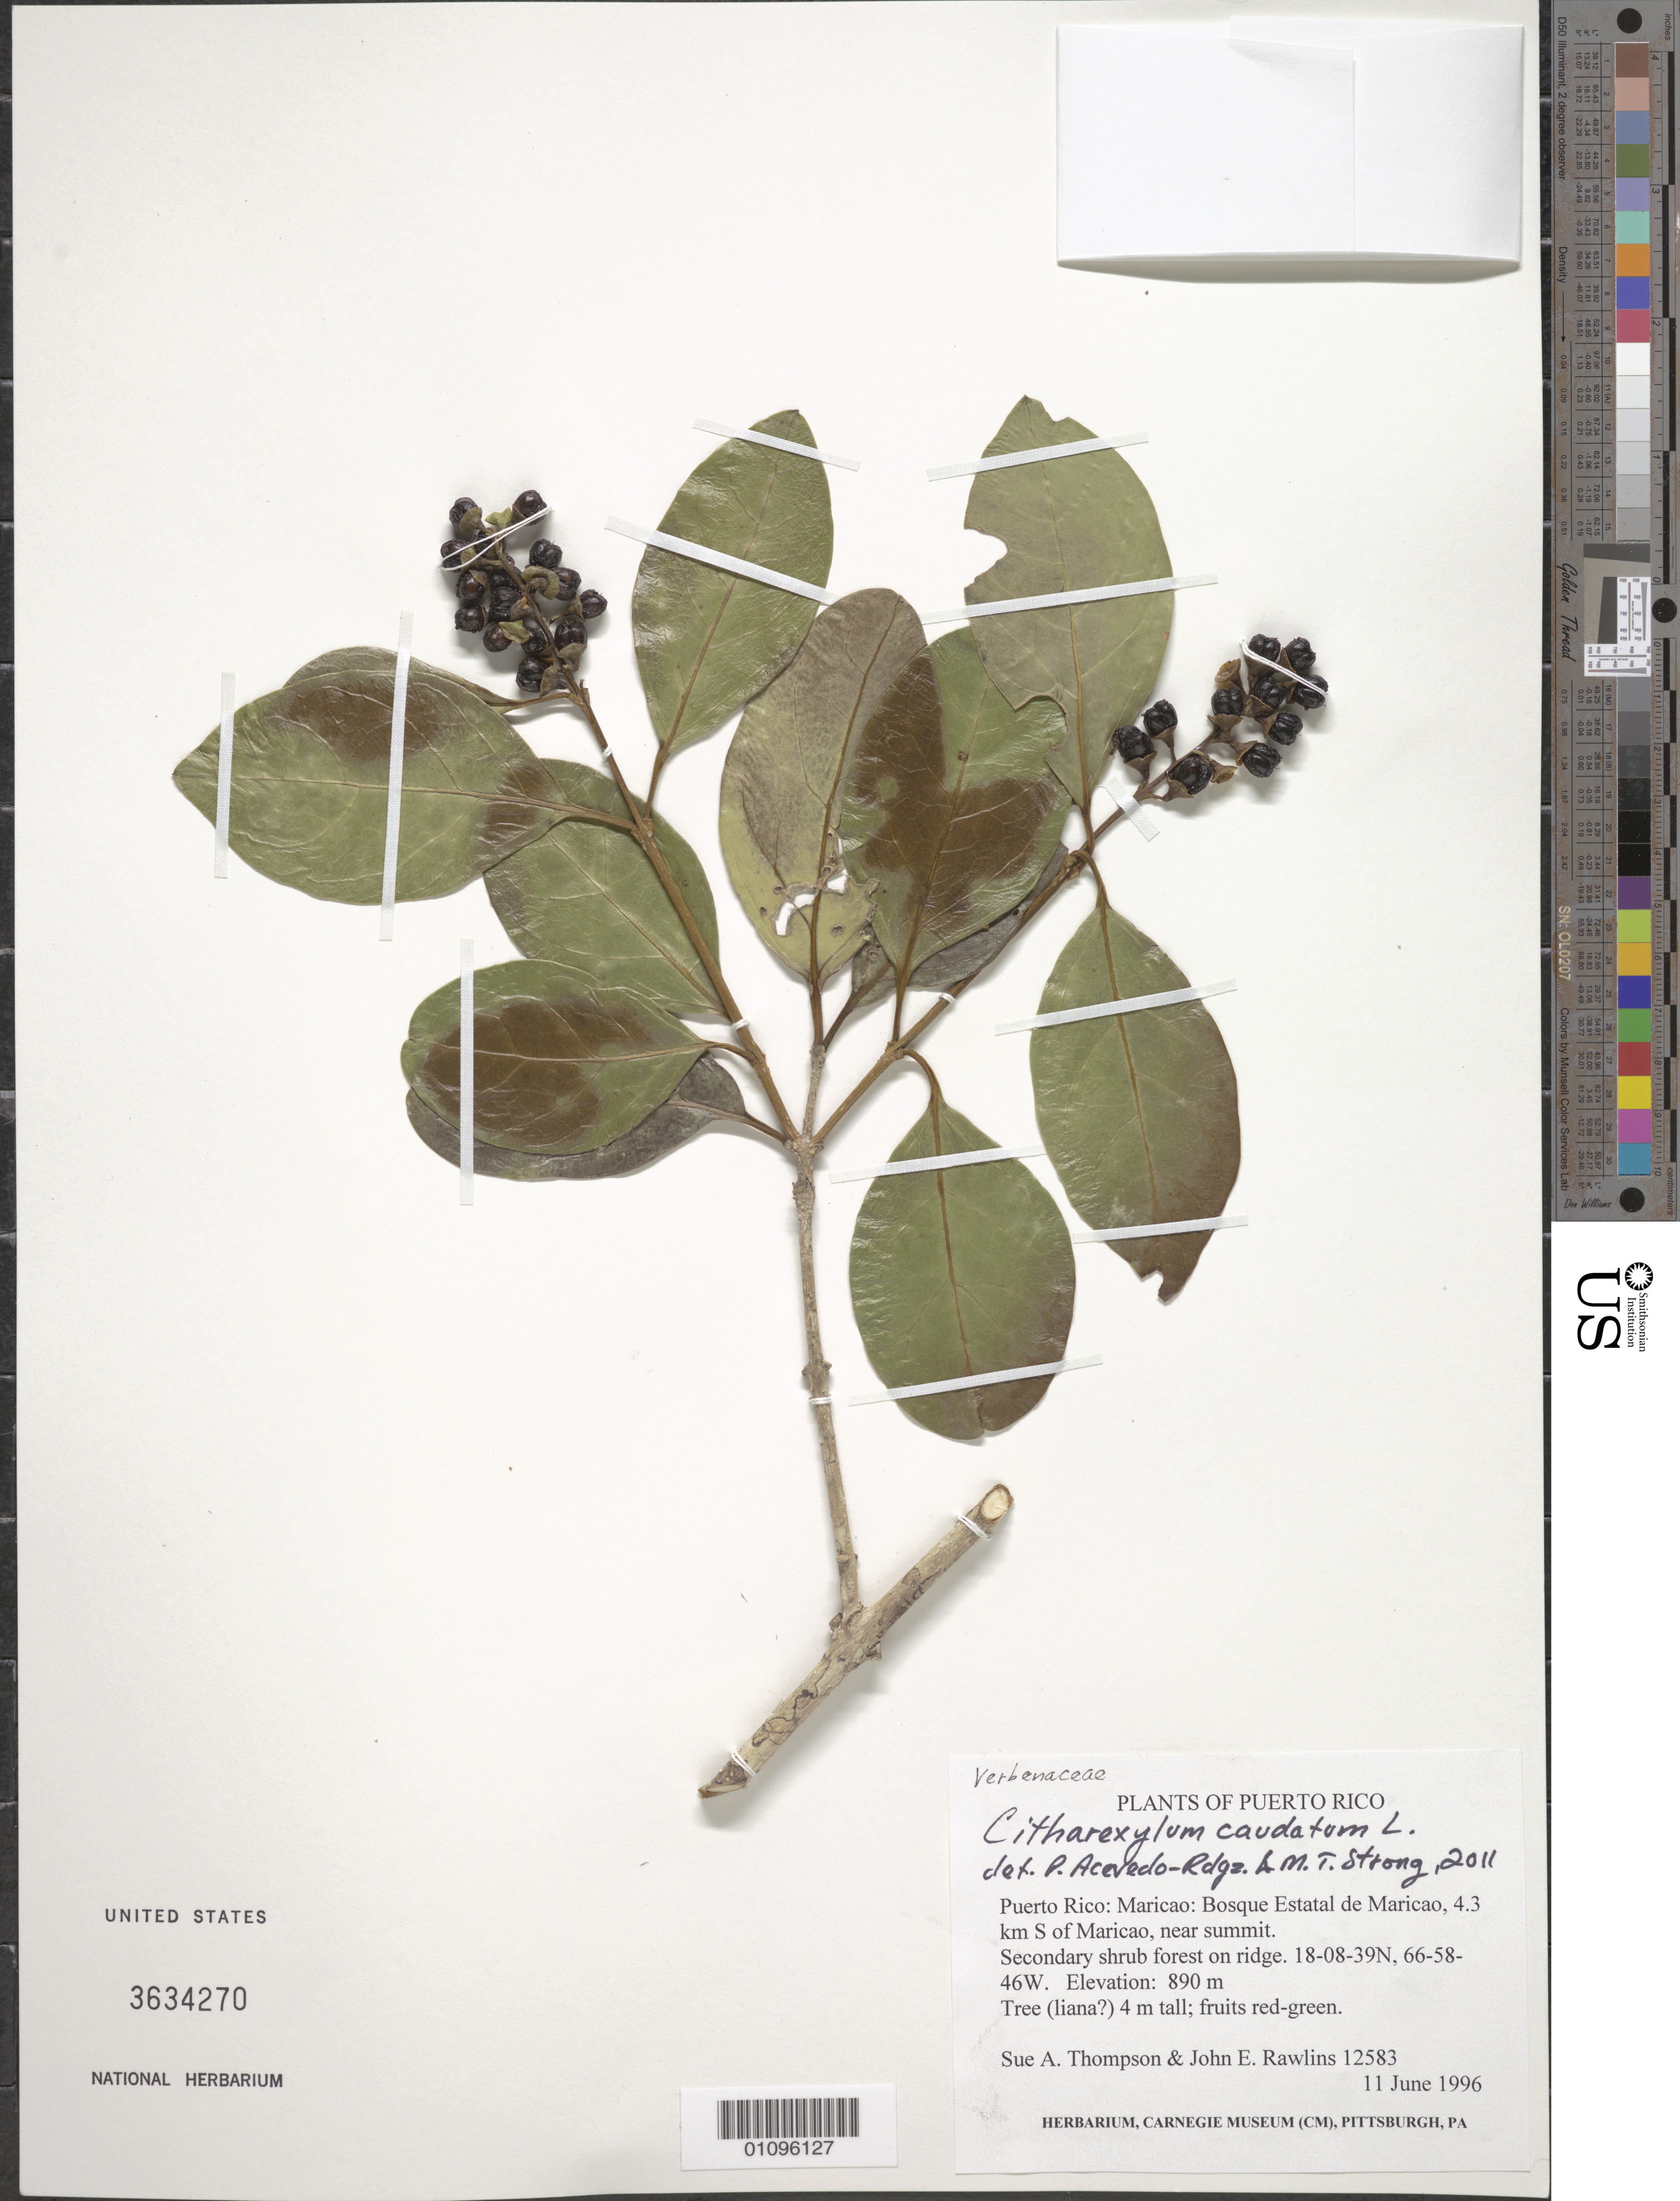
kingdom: Plantae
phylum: Tracheophyta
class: Magnoliopsida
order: Lamiales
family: Verbenaceae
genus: Citharexylum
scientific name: Citharexylum caudatum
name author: L.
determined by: Acevedo-Rodríguez, P.; Strong, M. T.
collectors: S. A. Thompson & J. Rawlins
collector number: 12583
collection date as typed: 11 Jun 1996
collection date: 1996-06-11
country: Puerto Rico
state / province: Maricao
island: Puerto Rico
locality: Bosque Estatal de Maricao, 4.3 km S of Maricao, near summit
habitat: Secondary shrub forest on ridge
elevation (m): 890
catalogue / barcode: US 3634270